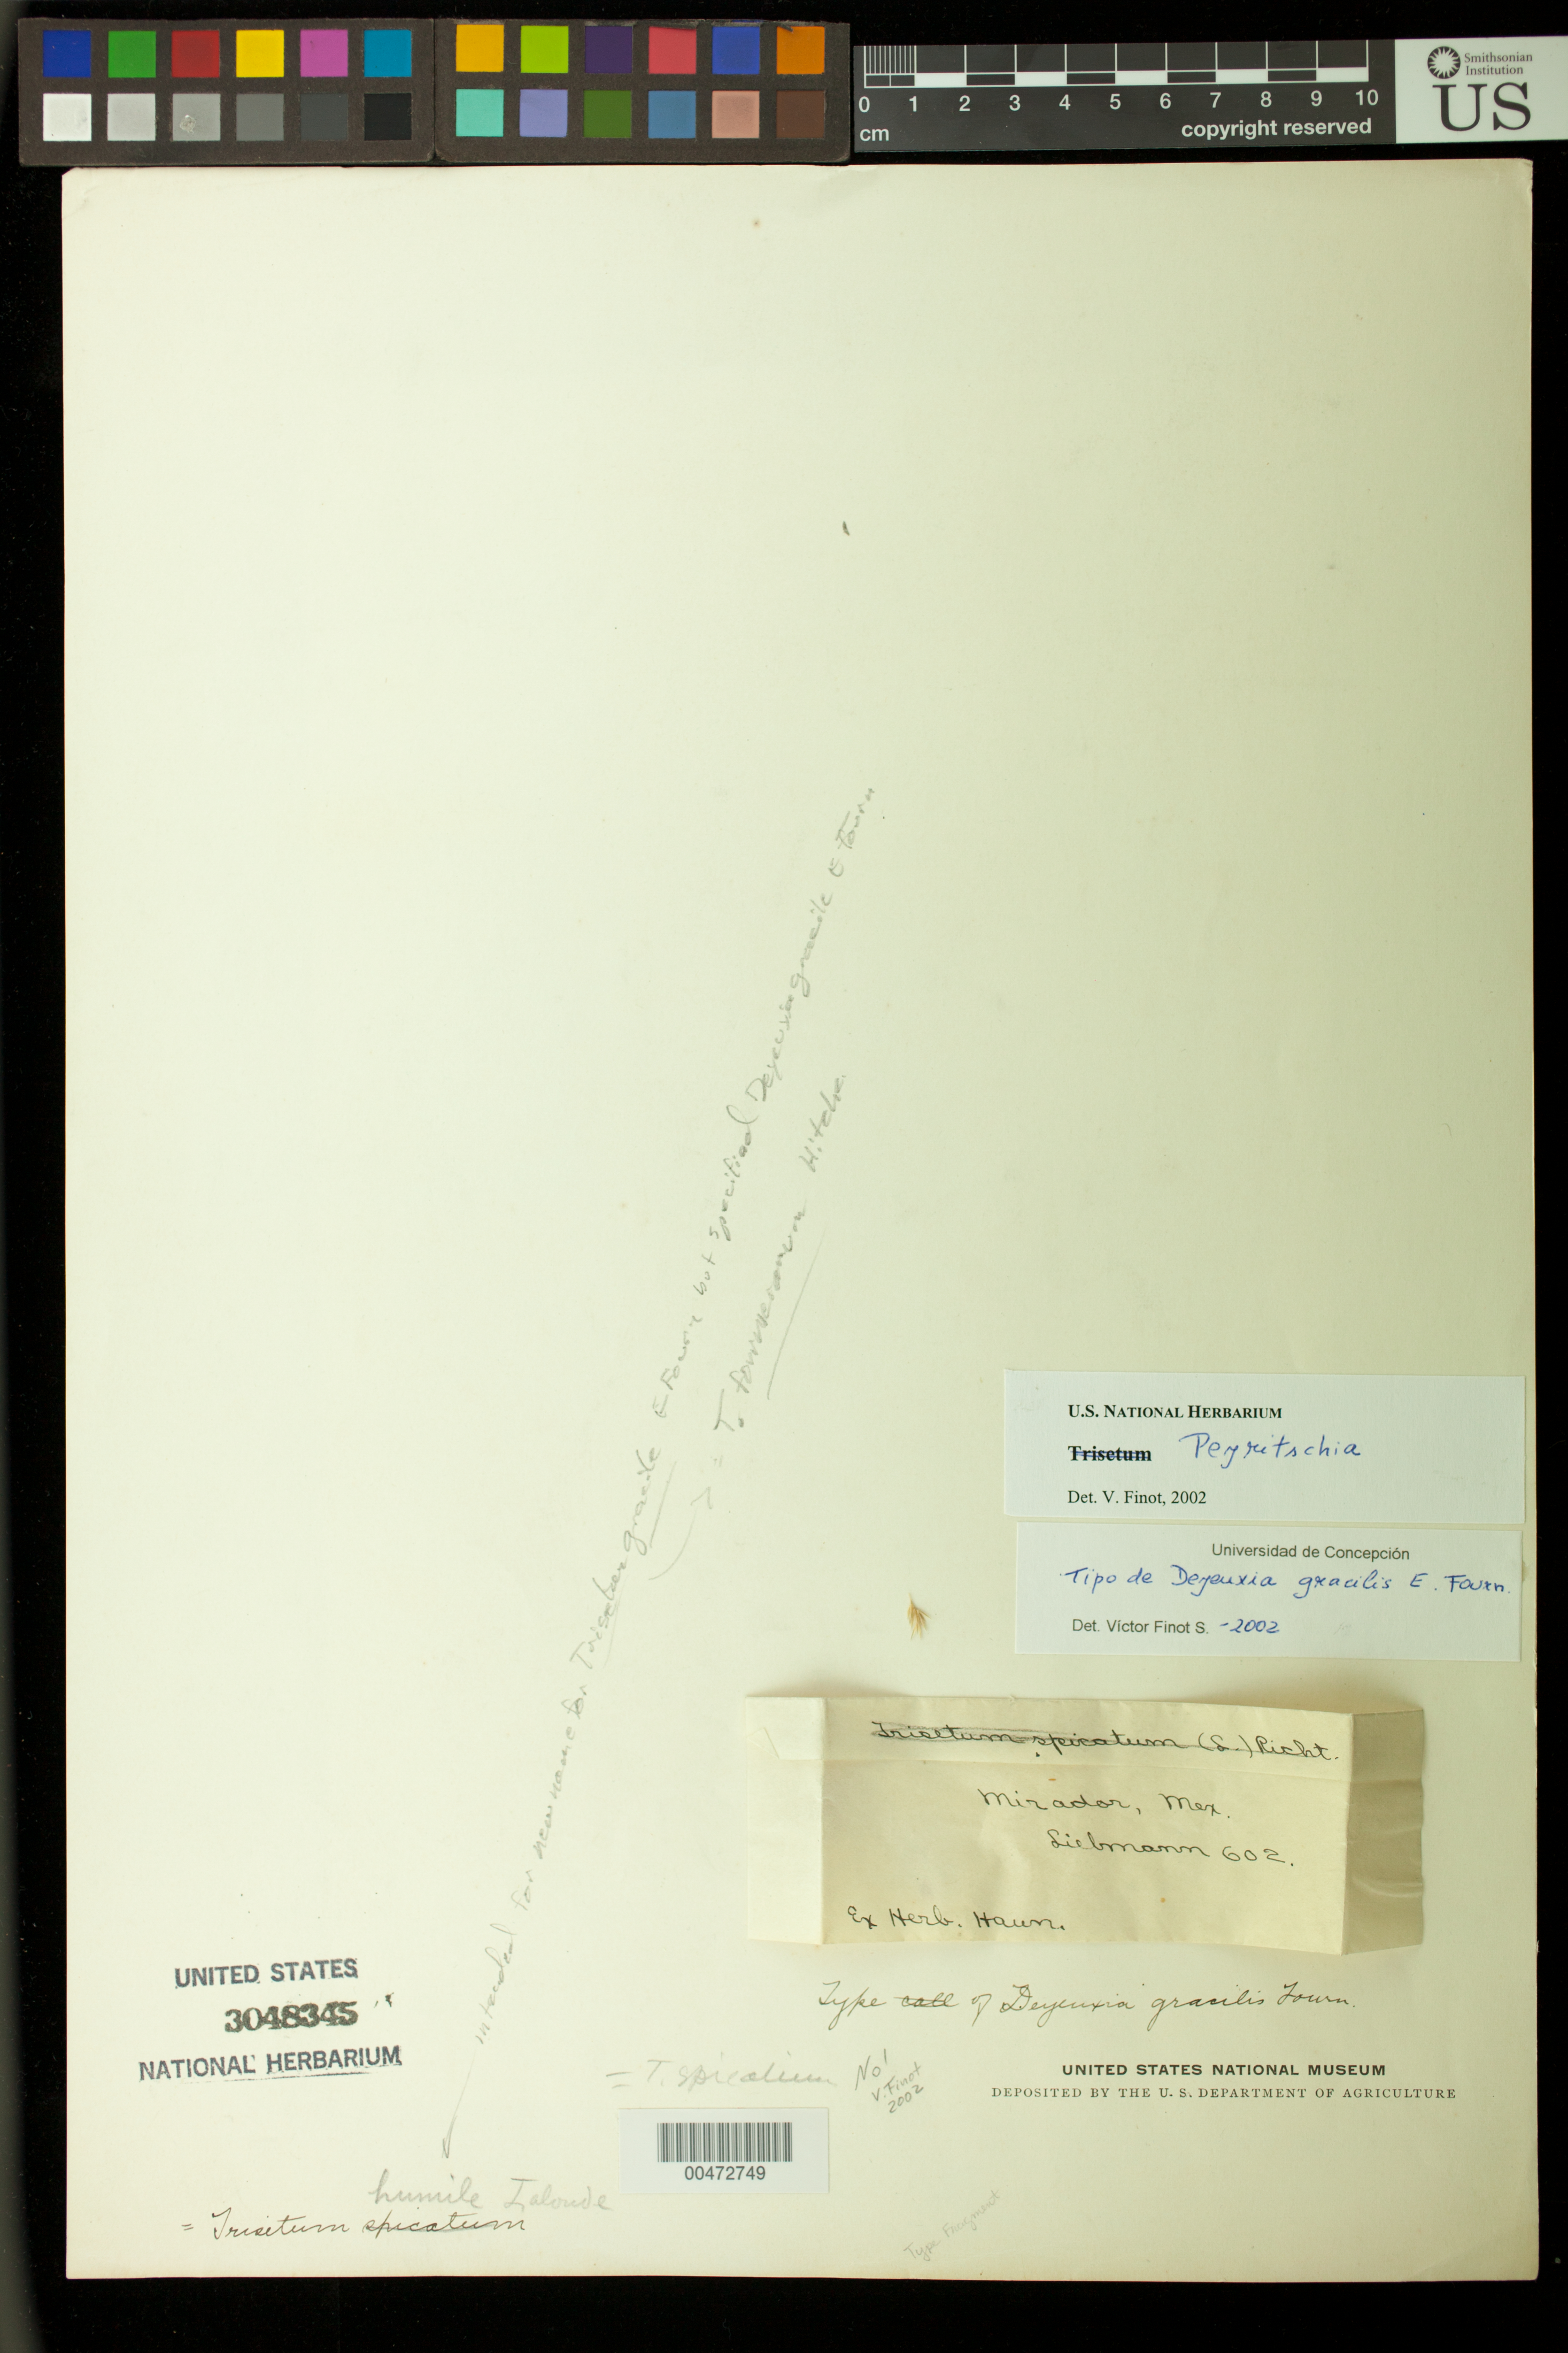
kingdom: Plantae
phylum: Tracheophyta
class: Liliopsida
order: Poales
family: Poaceae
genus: Deyeuxia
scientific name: Deyeuxia gracilis E. Fourn., nom. illeg.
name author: E. Fourn.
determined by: Finot, V. L.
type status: Type Collection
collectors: F. M. Liebmann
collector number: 602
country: Mexico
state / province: Veracruz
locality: Mirador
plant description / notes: Fragmentary material of type specimen ex herb. Haun.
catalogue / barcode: US 3048345